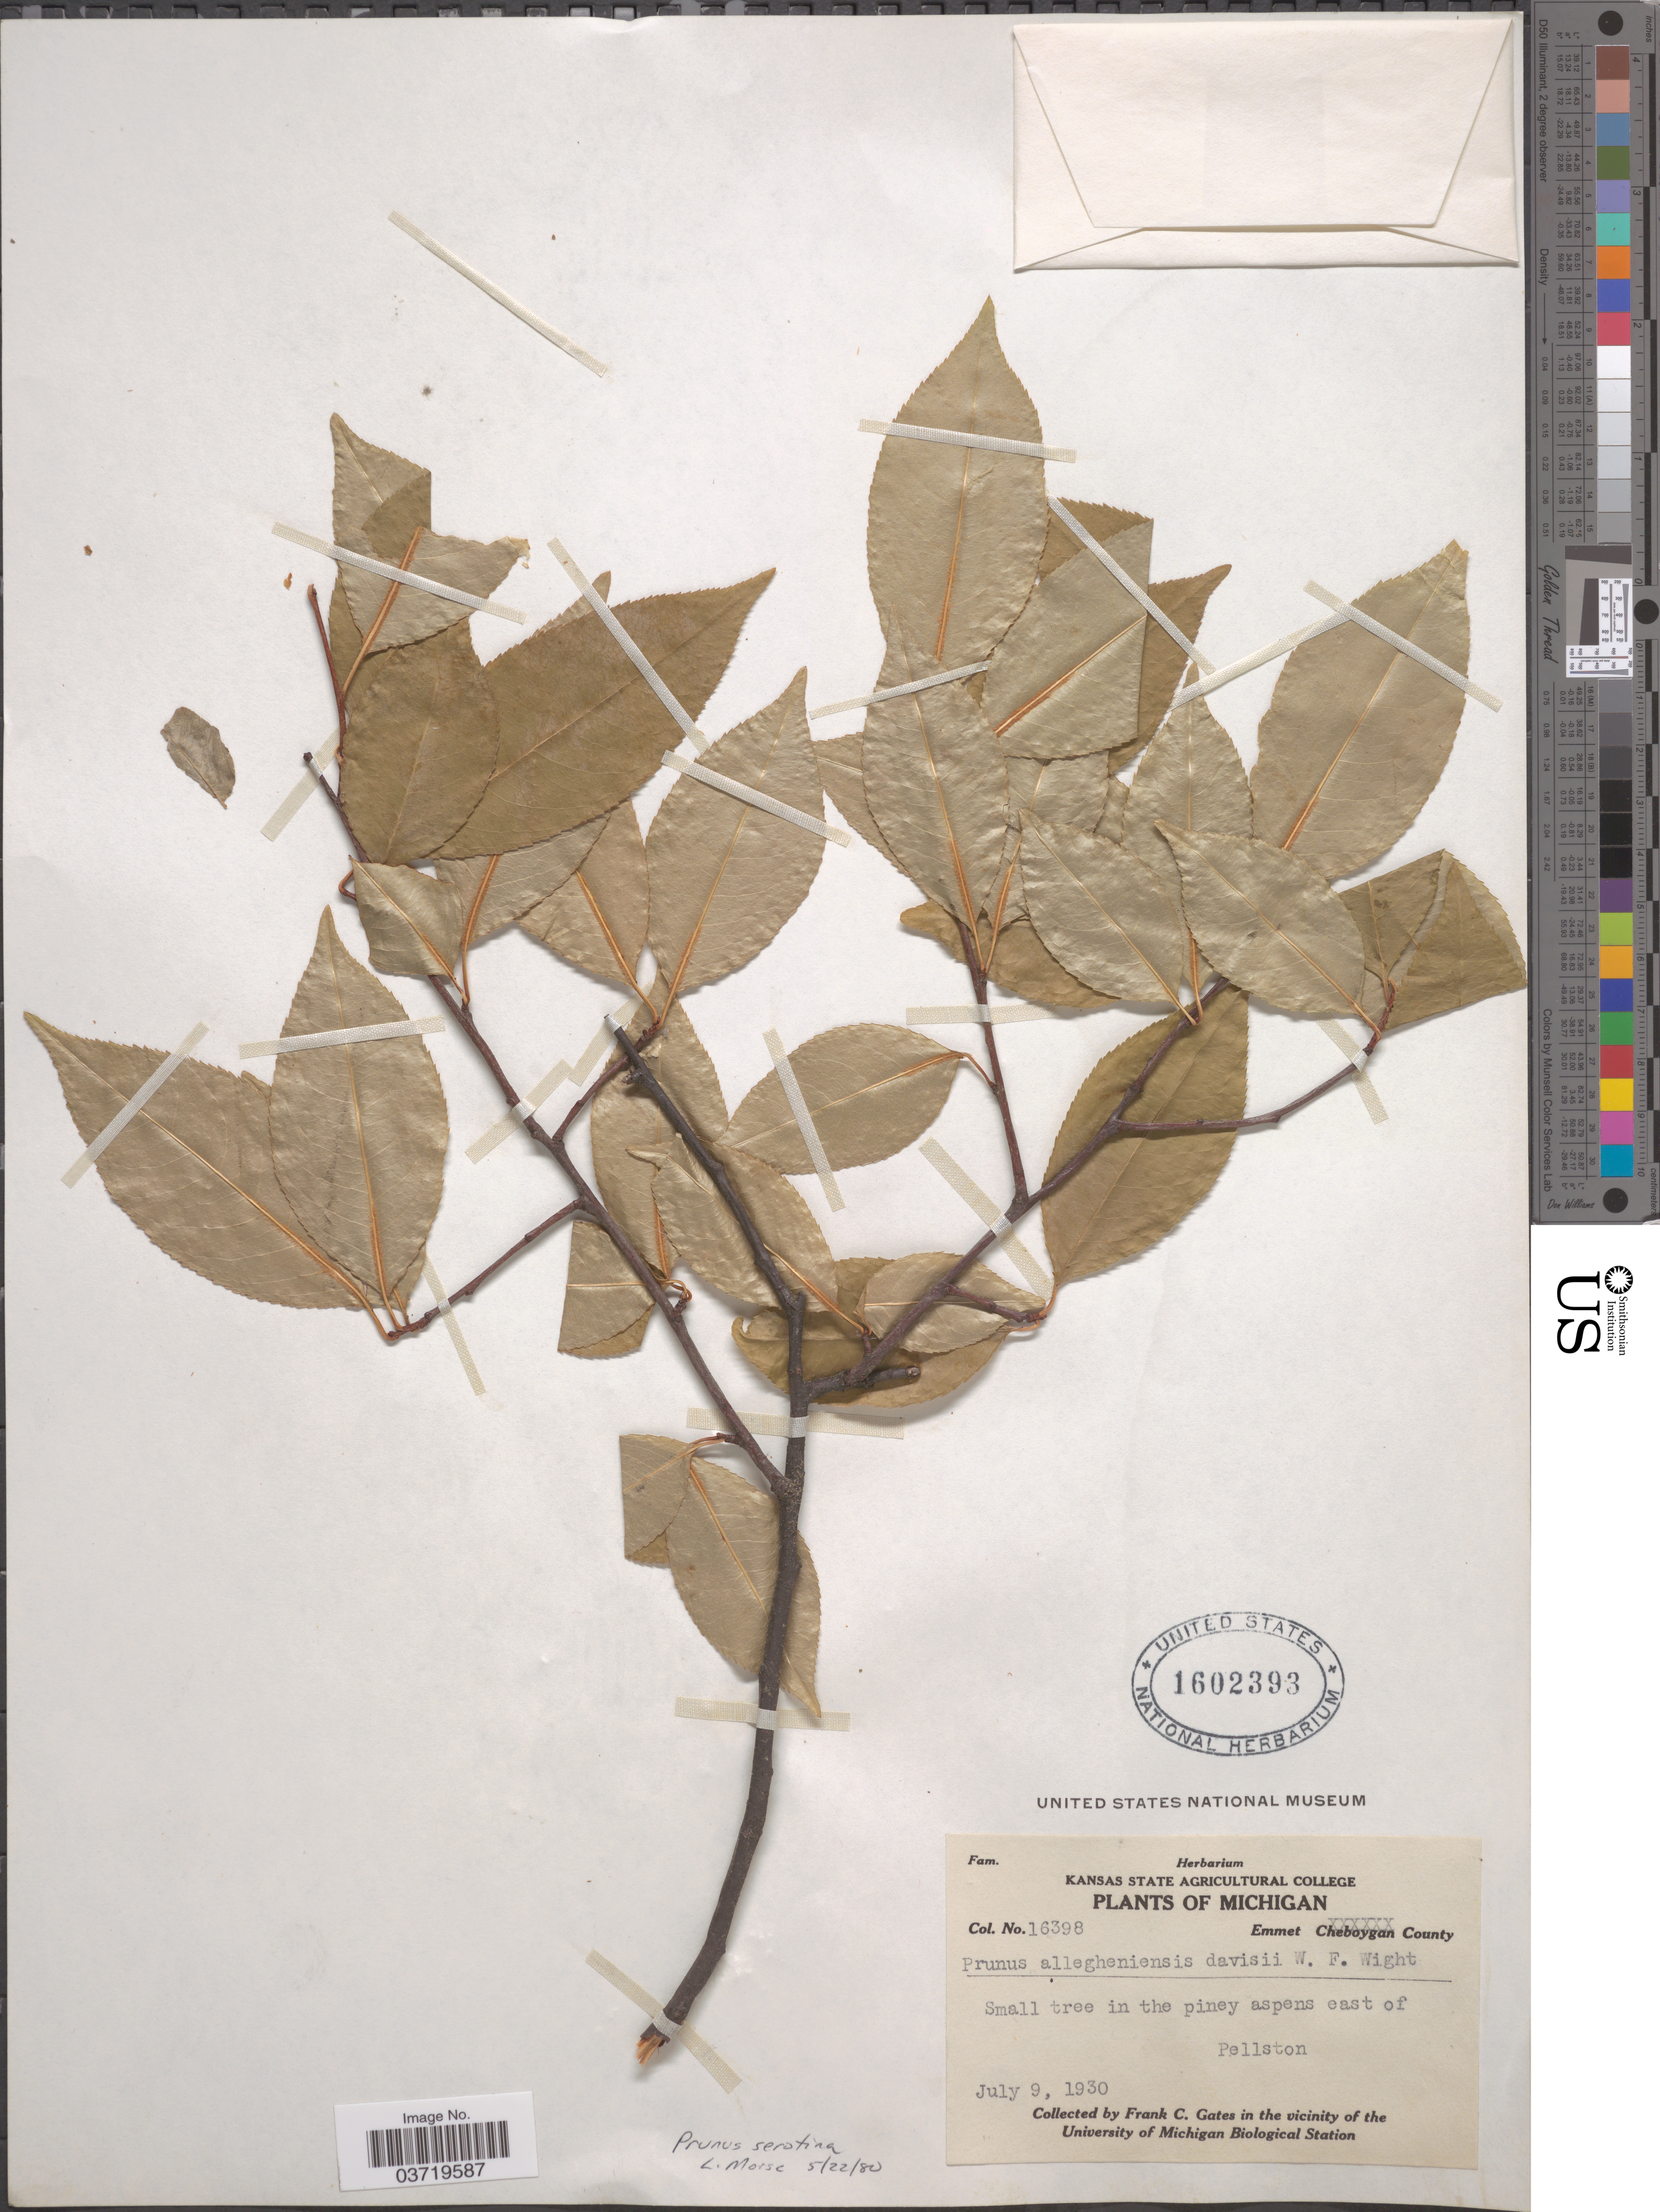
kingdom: Plantae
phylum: Tracheophyta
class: Magnoliopsida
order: Rosales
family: Rosaceae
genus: Prunus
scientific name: Prunus serotina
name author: Ehrh.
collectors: F. C. Gates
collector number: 16398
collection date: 1930-07-09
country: United States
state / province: Michigan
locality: Emmet County. East of Pellston.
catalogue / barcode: US 1602393